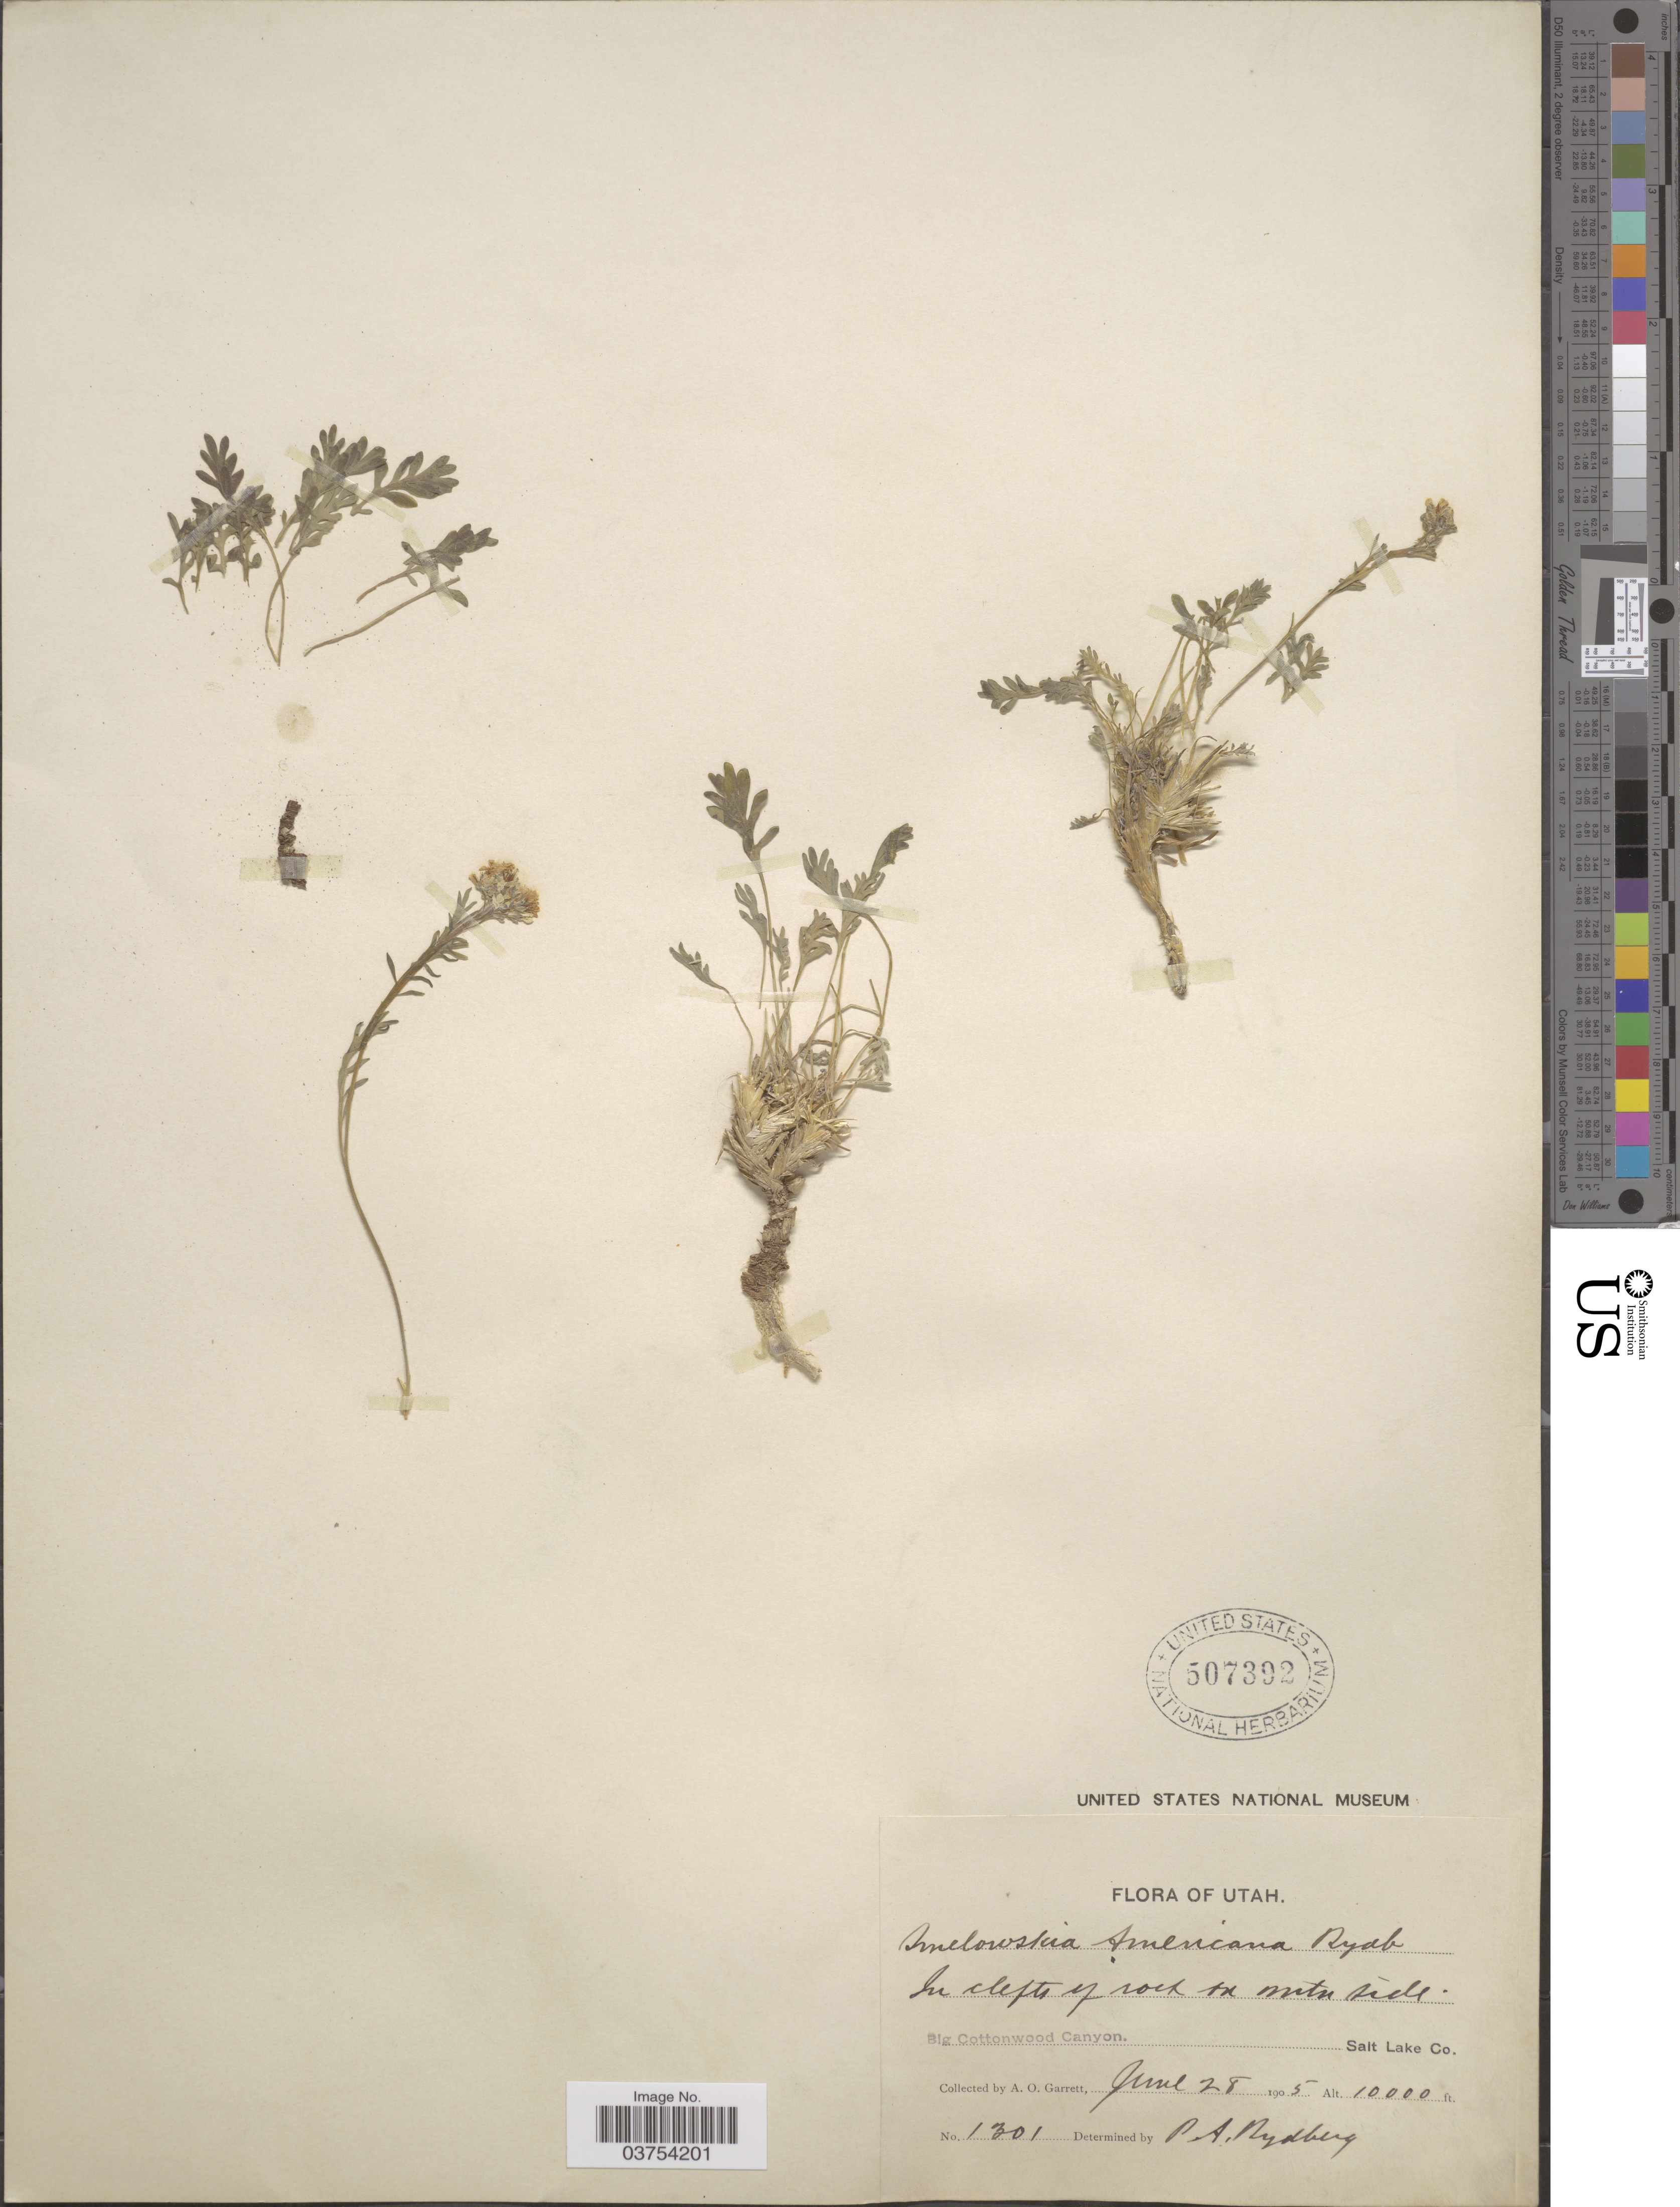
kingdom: Plantae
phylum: Tracheophyta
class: Magnoliopsida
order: Brassicales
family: Brassicaceae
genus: Smelowskia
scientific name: Smelowskia calycina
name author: (Stephan) C.A. Mey.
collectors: A. O. Garrett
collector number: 1301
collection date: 1905-06-28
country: United States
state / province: Utah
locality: Big Cottonwood Canyon. Salt Lake Co.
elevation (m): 3048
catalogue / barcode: US 507392